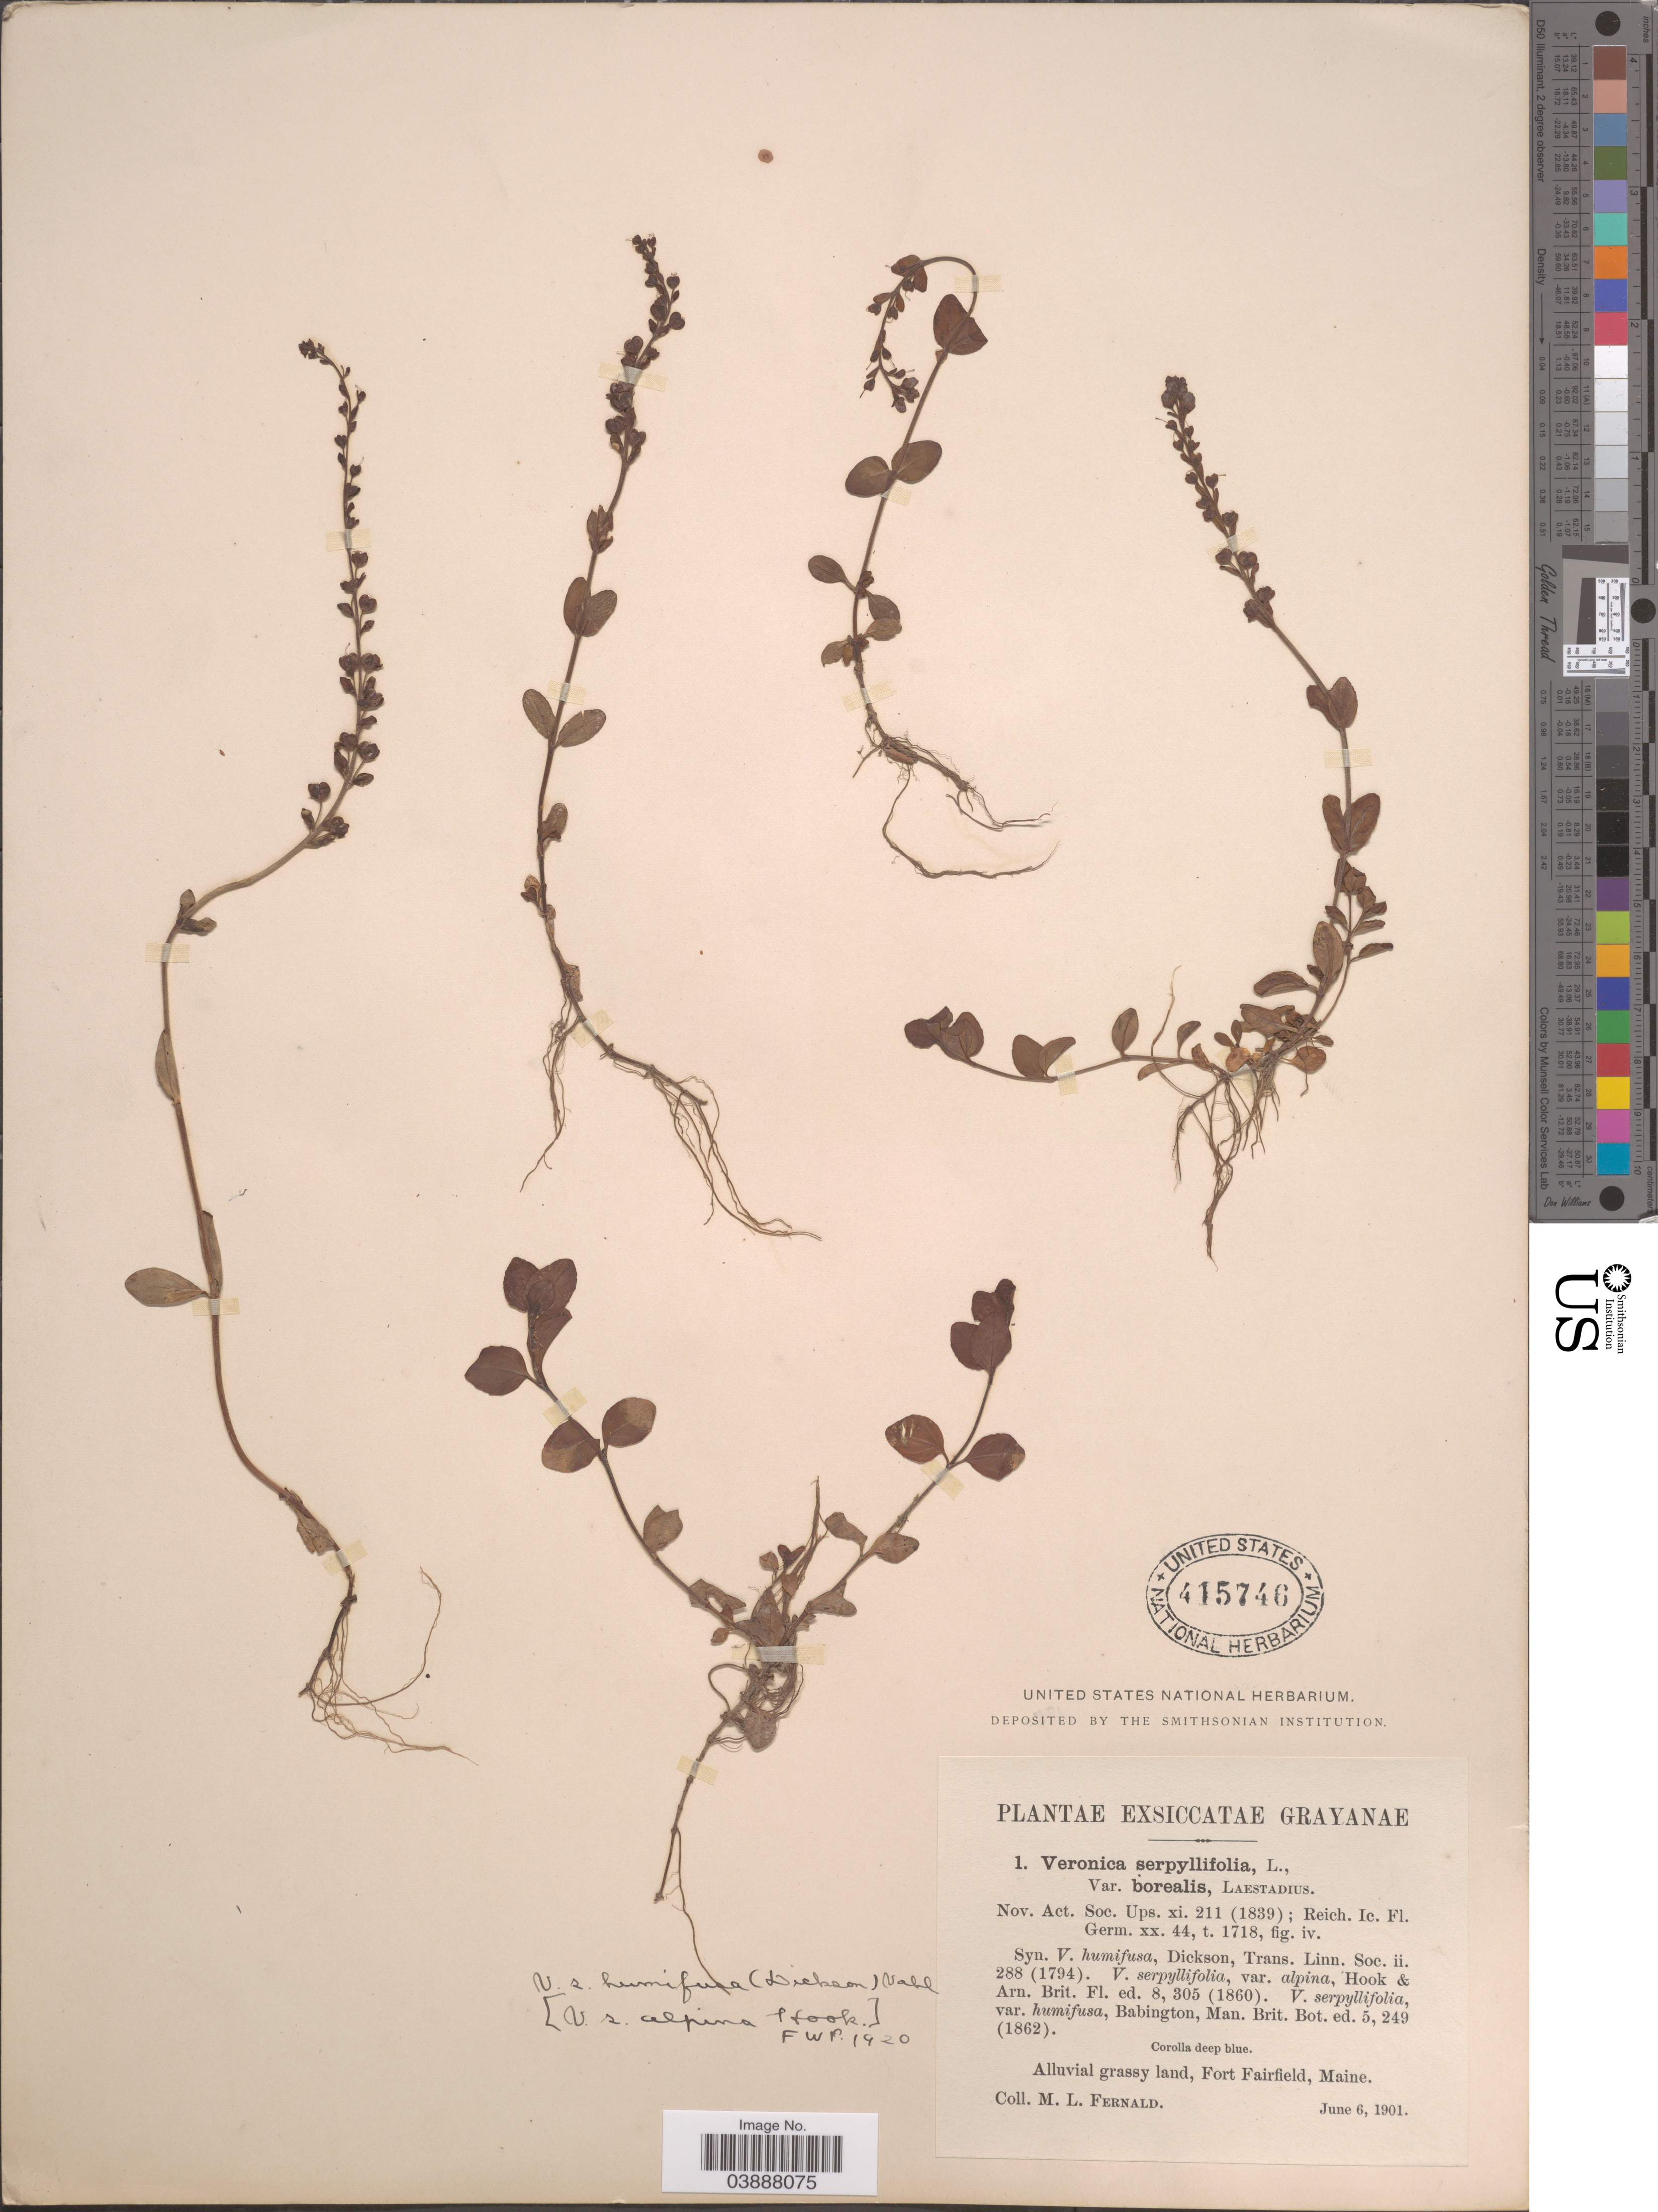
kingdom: Plantae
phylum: Tracheophyta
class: Magnoliopsida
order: Lamiales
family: Plantaginaceae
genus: Veronica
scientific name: Veronica serpyllifolia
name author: L.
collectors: M. L. Fernald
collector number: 1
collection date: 1901-06-06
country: United States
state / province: Maine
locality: Alluvial grassy land, Fort Fairfield.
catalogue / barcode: US 415746